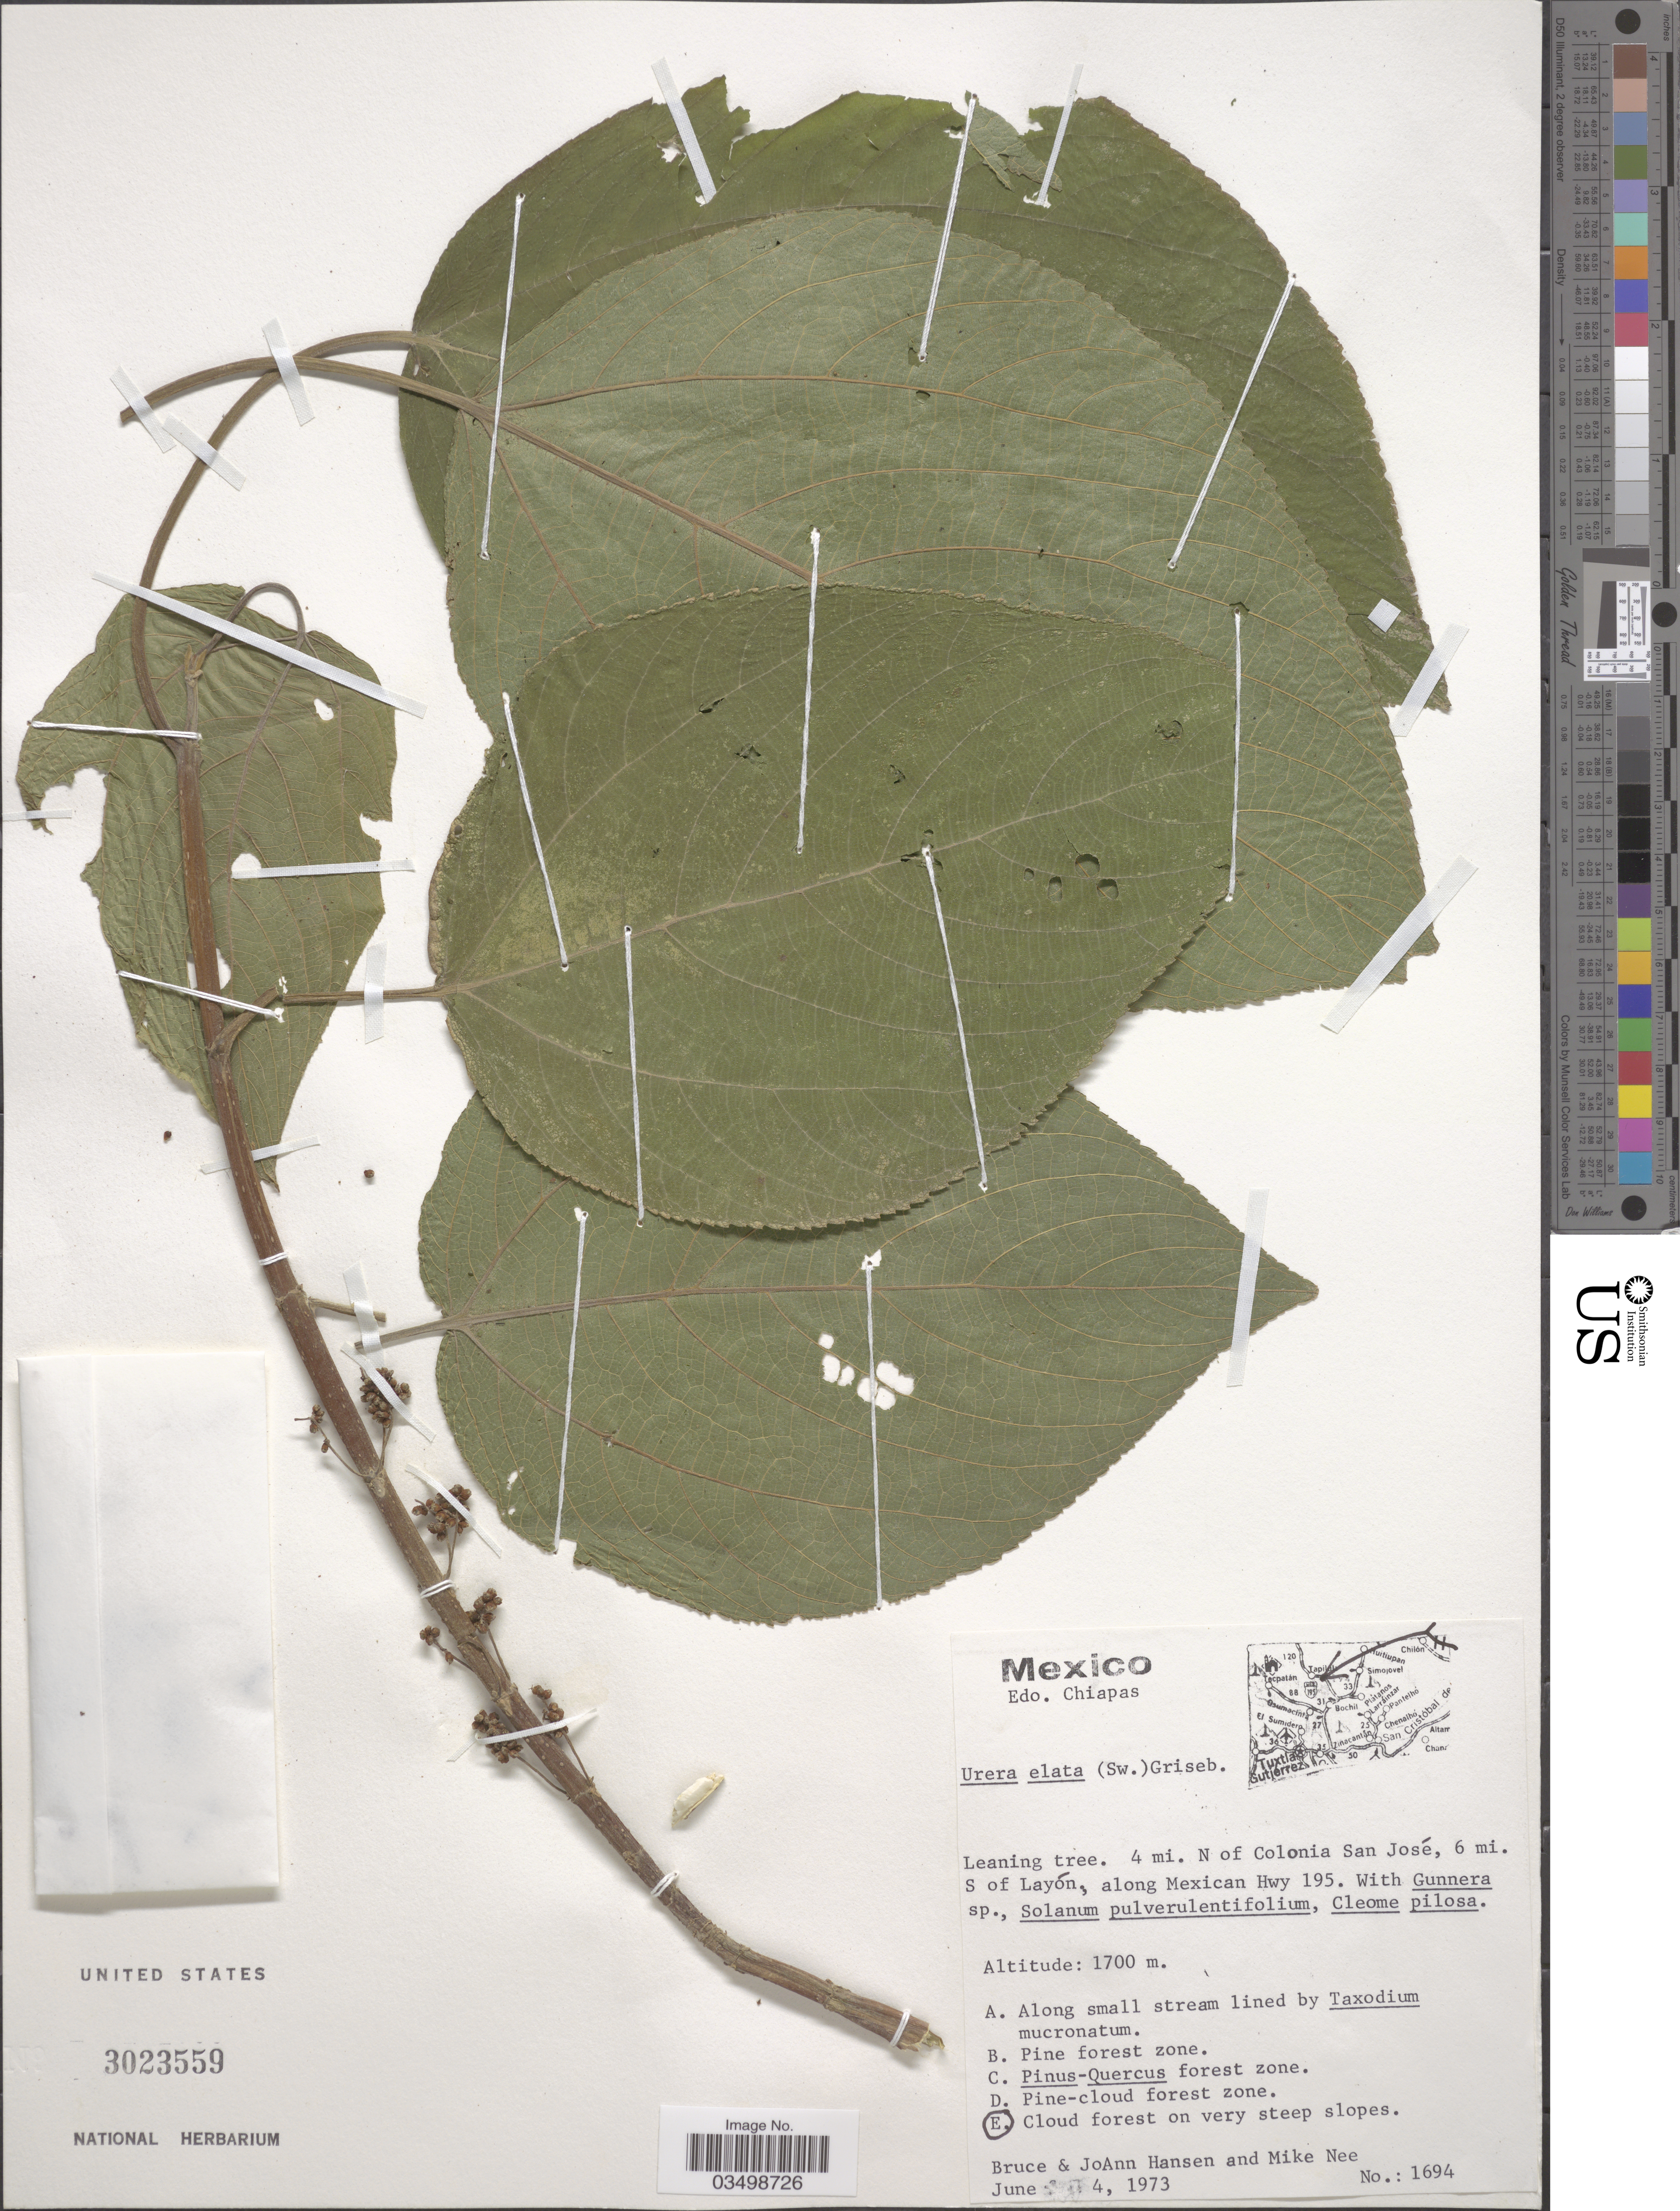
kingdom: Plantae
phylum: Tracheophyta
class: Magnoliopsida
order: Rosales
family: Urticaceae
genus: Urera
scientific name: Urera simplex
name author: Wedd.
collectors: B. Hansen, J. Hansen & M. Nee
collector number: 1694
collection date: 1973-06-04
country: Mexico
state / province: Chiapas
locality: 4 mi. N. of Colonia San José, 6 mi. S. of Layón, along Mexican Hwy 195.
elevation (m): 1700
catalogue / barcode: US 3023559